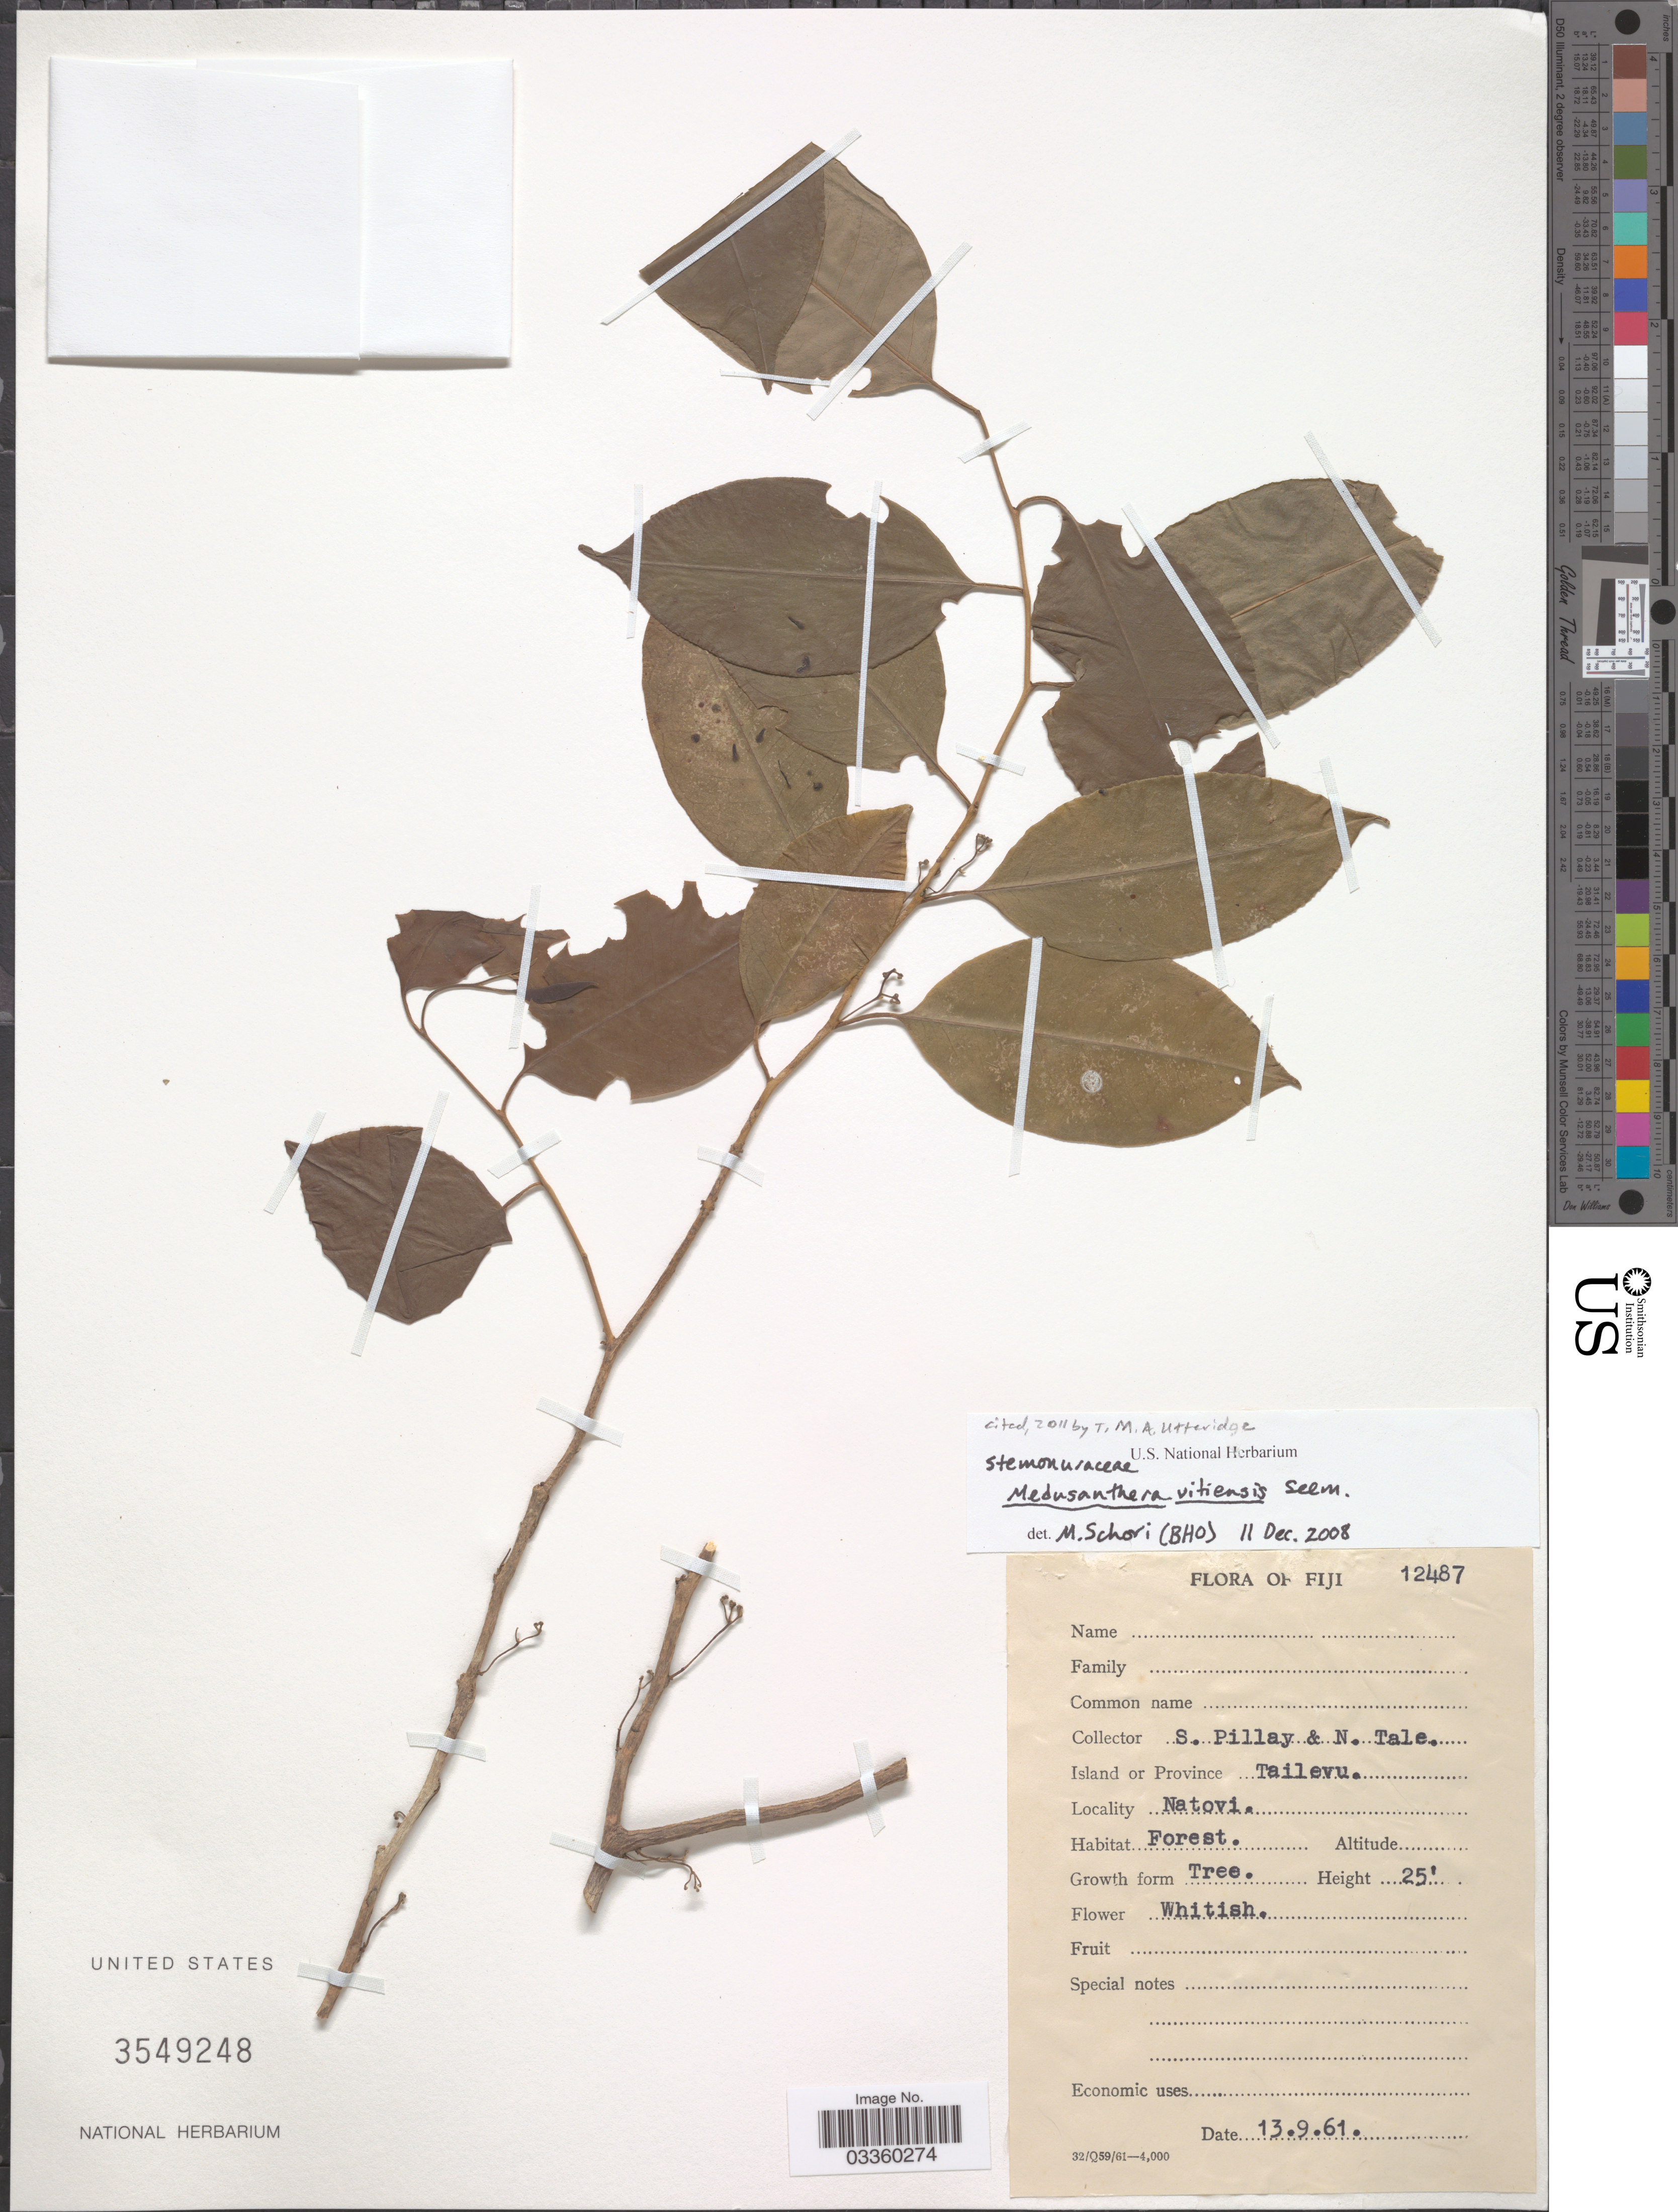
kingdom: Plantae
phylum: Tracheophyta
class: Magnoliopsida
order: Cardiopteridales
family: Stemonuraceae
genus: Medusanthera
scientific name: Medusanthera vitiensis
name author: Seem.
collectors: S. Pillay & N. Tale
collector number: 12487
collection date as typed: Transcribed d/m/y: 13/9/61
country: Fiji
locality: Island or Province Tailevu. Natovi.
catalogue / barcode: US 3549248